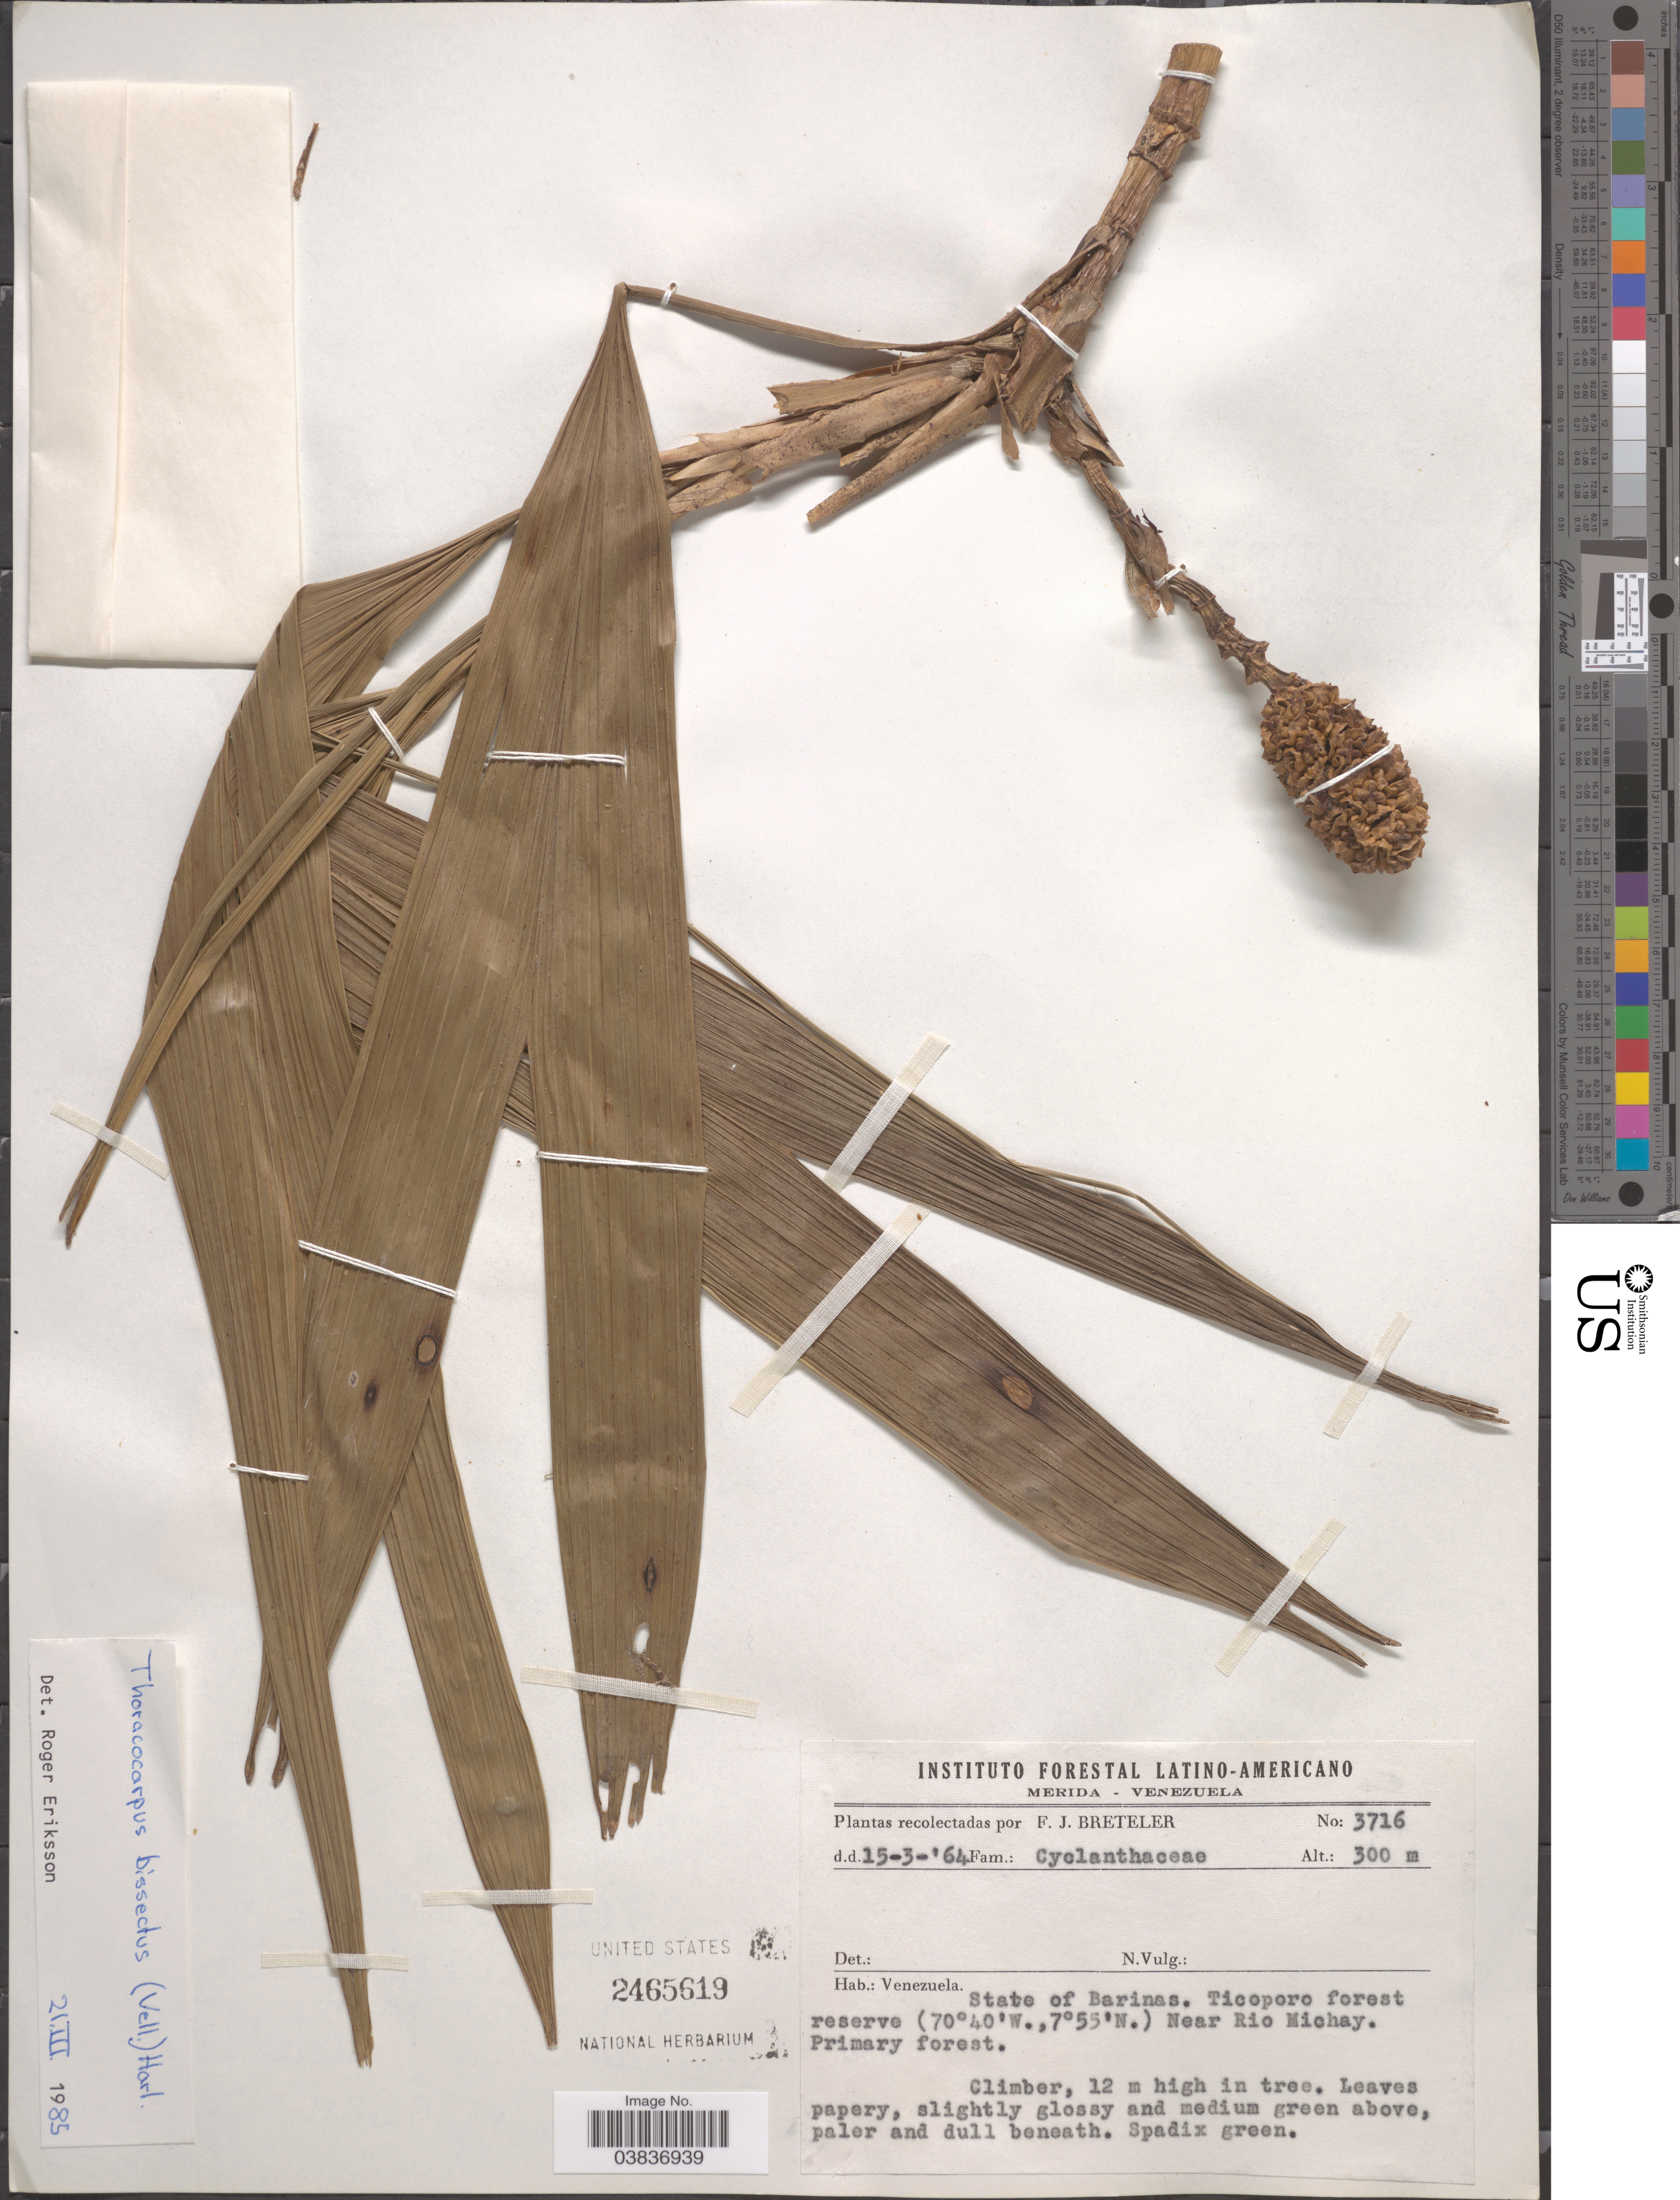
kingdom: Plantae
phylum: Tracheophyta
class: Liliopsida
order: Pandanales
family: Cyclanthaceae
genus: Thoracocarpus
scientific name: Thoracocarpus bissectus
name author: (Vell.) Harling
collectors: F. J. Breteler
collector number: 3716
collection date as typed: Transcribed d/m/y: 15/3/64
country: Venezuela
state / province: Barinas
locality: Ticoporo forest reserve. Near Rio Michay.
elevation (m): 300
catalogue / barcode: US 2465619